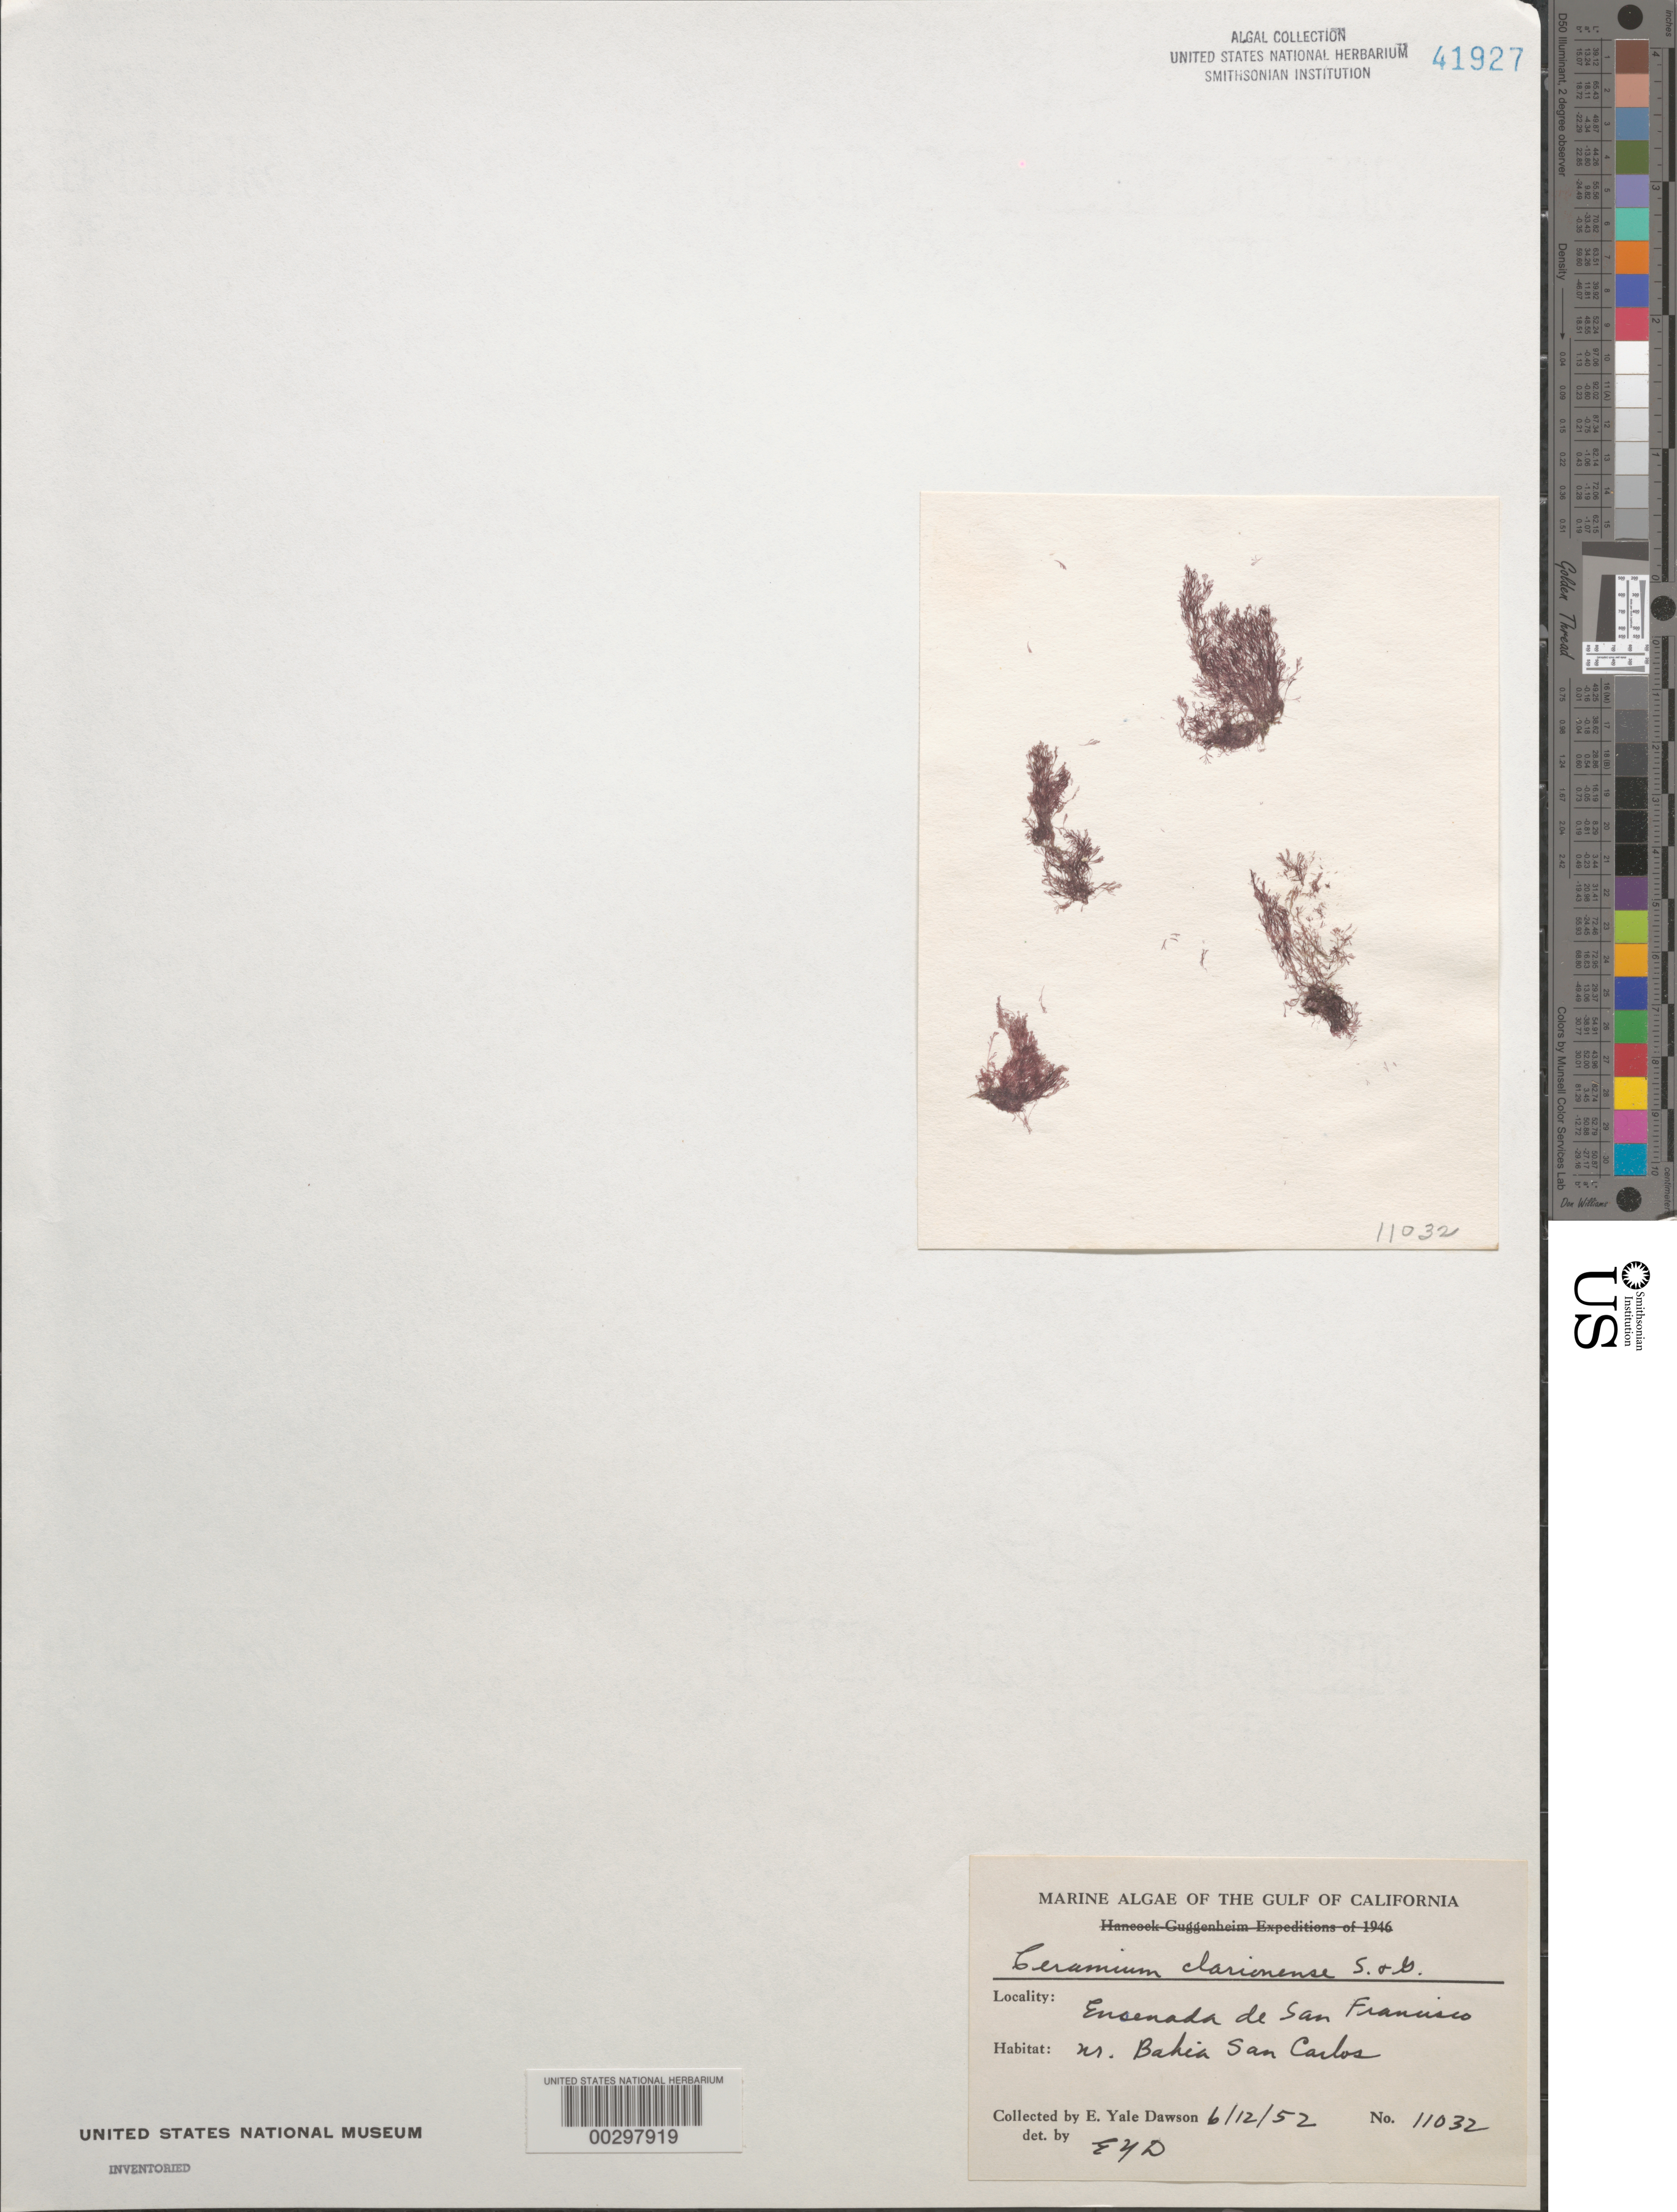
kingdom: Plantae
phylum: Rhodophyta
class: Florideophyceae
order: Ceramiales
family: Ceramiaceae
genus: Ceramium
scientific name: Ceramium clarionense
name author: Setch. & N.L. Gardner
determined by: Dawson, E. Y.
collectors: E. Y. Dawson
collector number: EYD 11032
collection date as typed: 12 Jun 1952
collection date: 1952-06-12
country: Mexico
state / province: Sonora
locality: Ensenada de San Francisco, near Bahia San Carlos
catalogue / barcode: US 41927